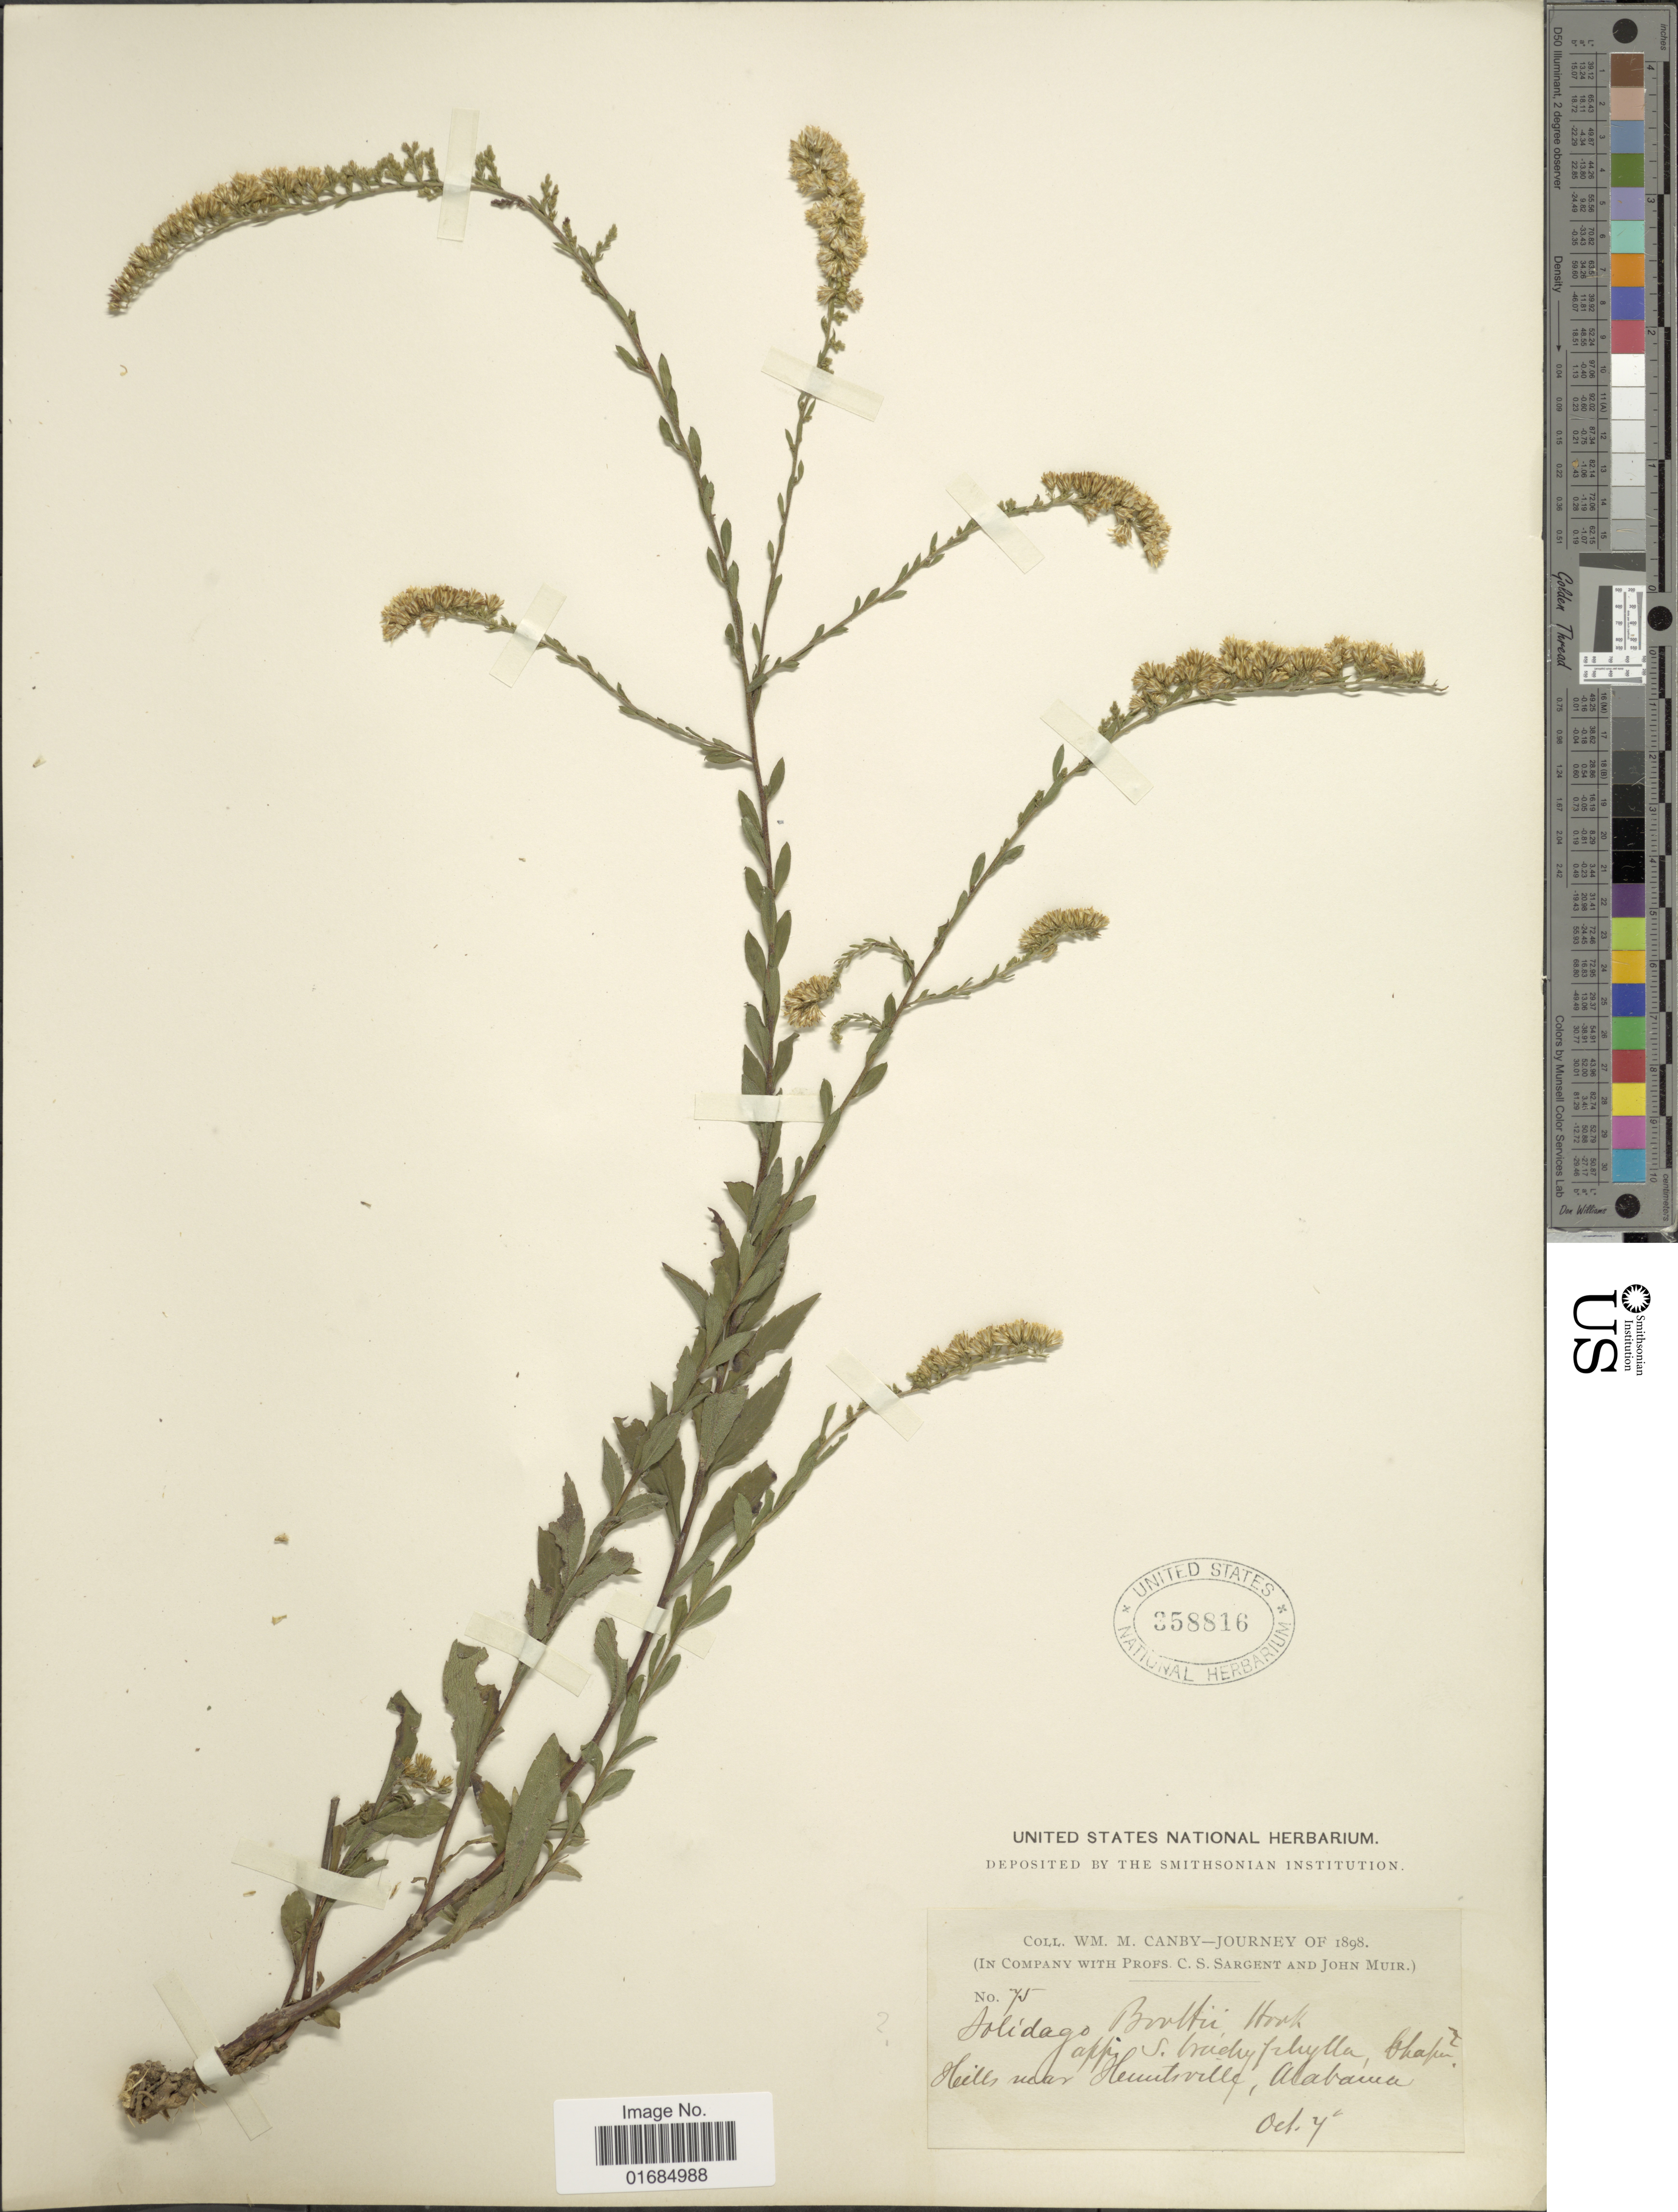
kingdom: Plantae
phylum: Tracheophyta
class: Magnoliopsida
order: Asterales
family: Asteraceae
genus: Solidago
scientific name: Solidago brachyphylla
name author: Chapman ex Torr. & A. Gray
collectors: W. M. Canby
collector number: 75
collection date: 1898-10-07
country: United States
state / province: Alabama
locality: Hills near Huntsville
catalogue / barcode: US 358816